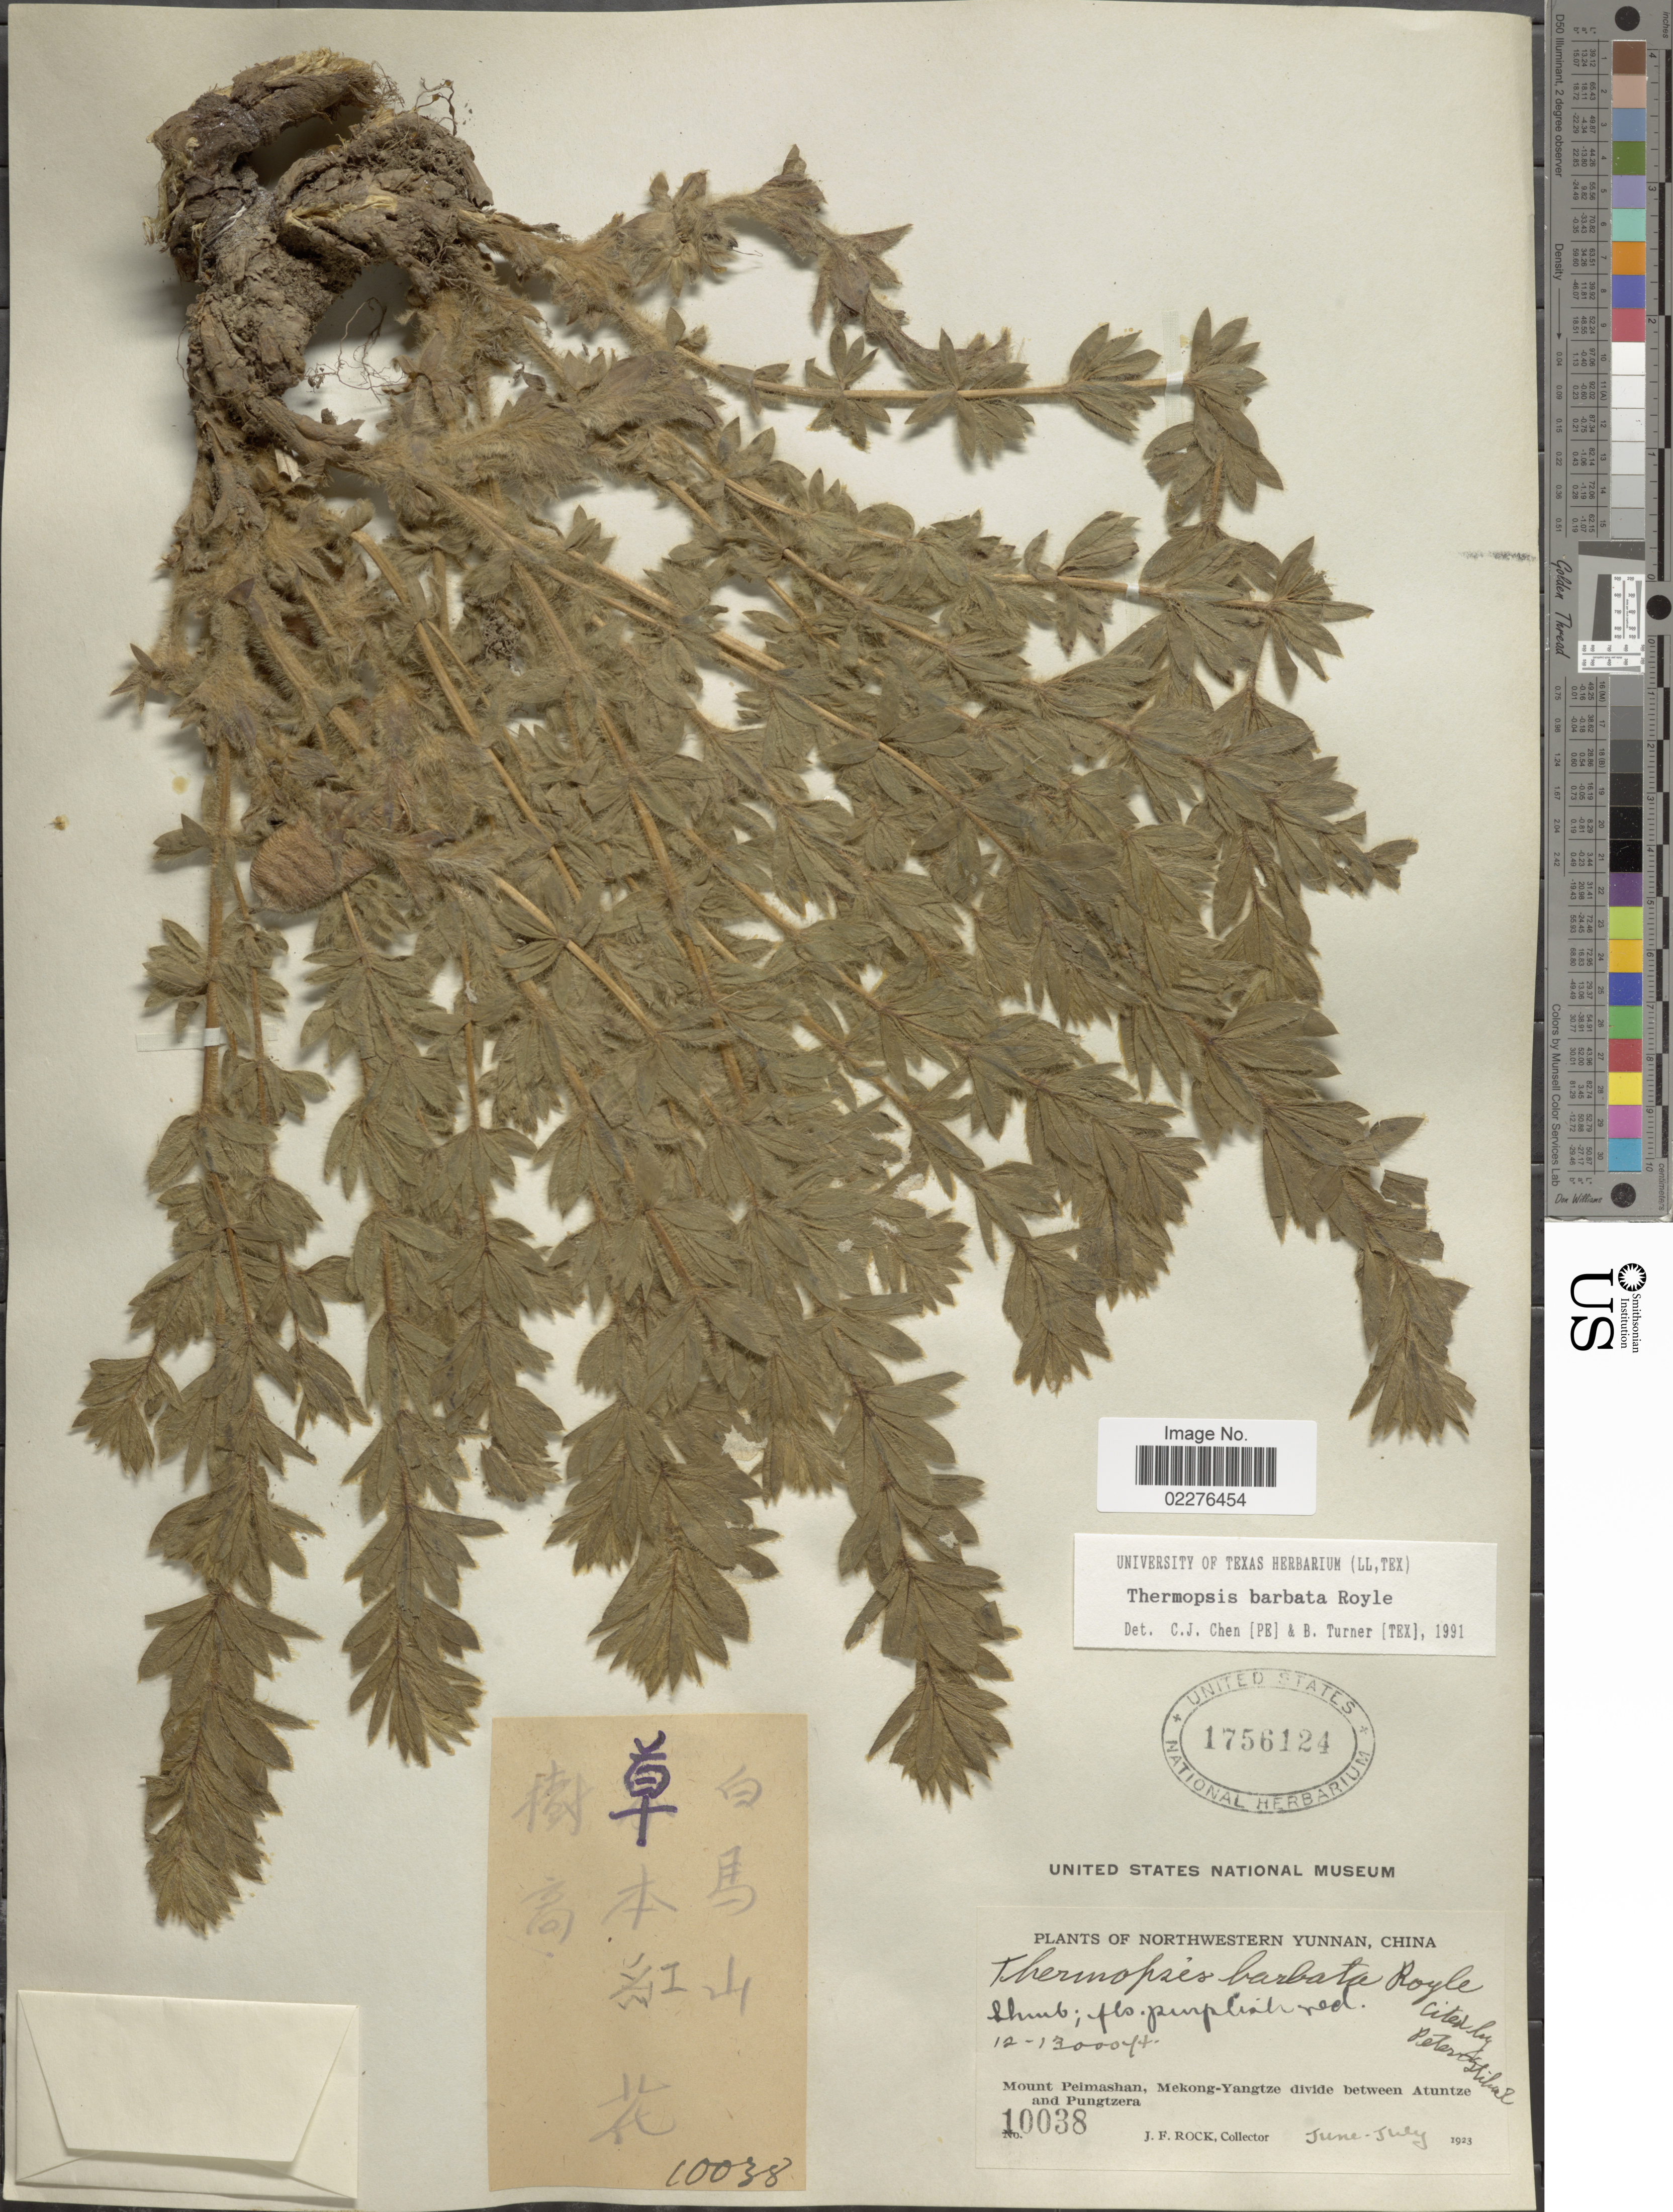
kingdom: Plantae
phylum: Tracheophyta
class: Magnoliopsida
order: Fabales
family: Fabaceae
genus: Thermopsis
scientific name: Thermopsis barbata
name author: Benth.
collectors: J. Rock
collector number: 10038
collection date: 1923-06/1923-07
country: China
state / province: Yunnan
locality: Northwestern Yunnan, Mount Peimashan, Mekong-Yangtze divide between Atuntze and Pungtzera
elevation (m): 3658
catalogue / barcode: US 1756124